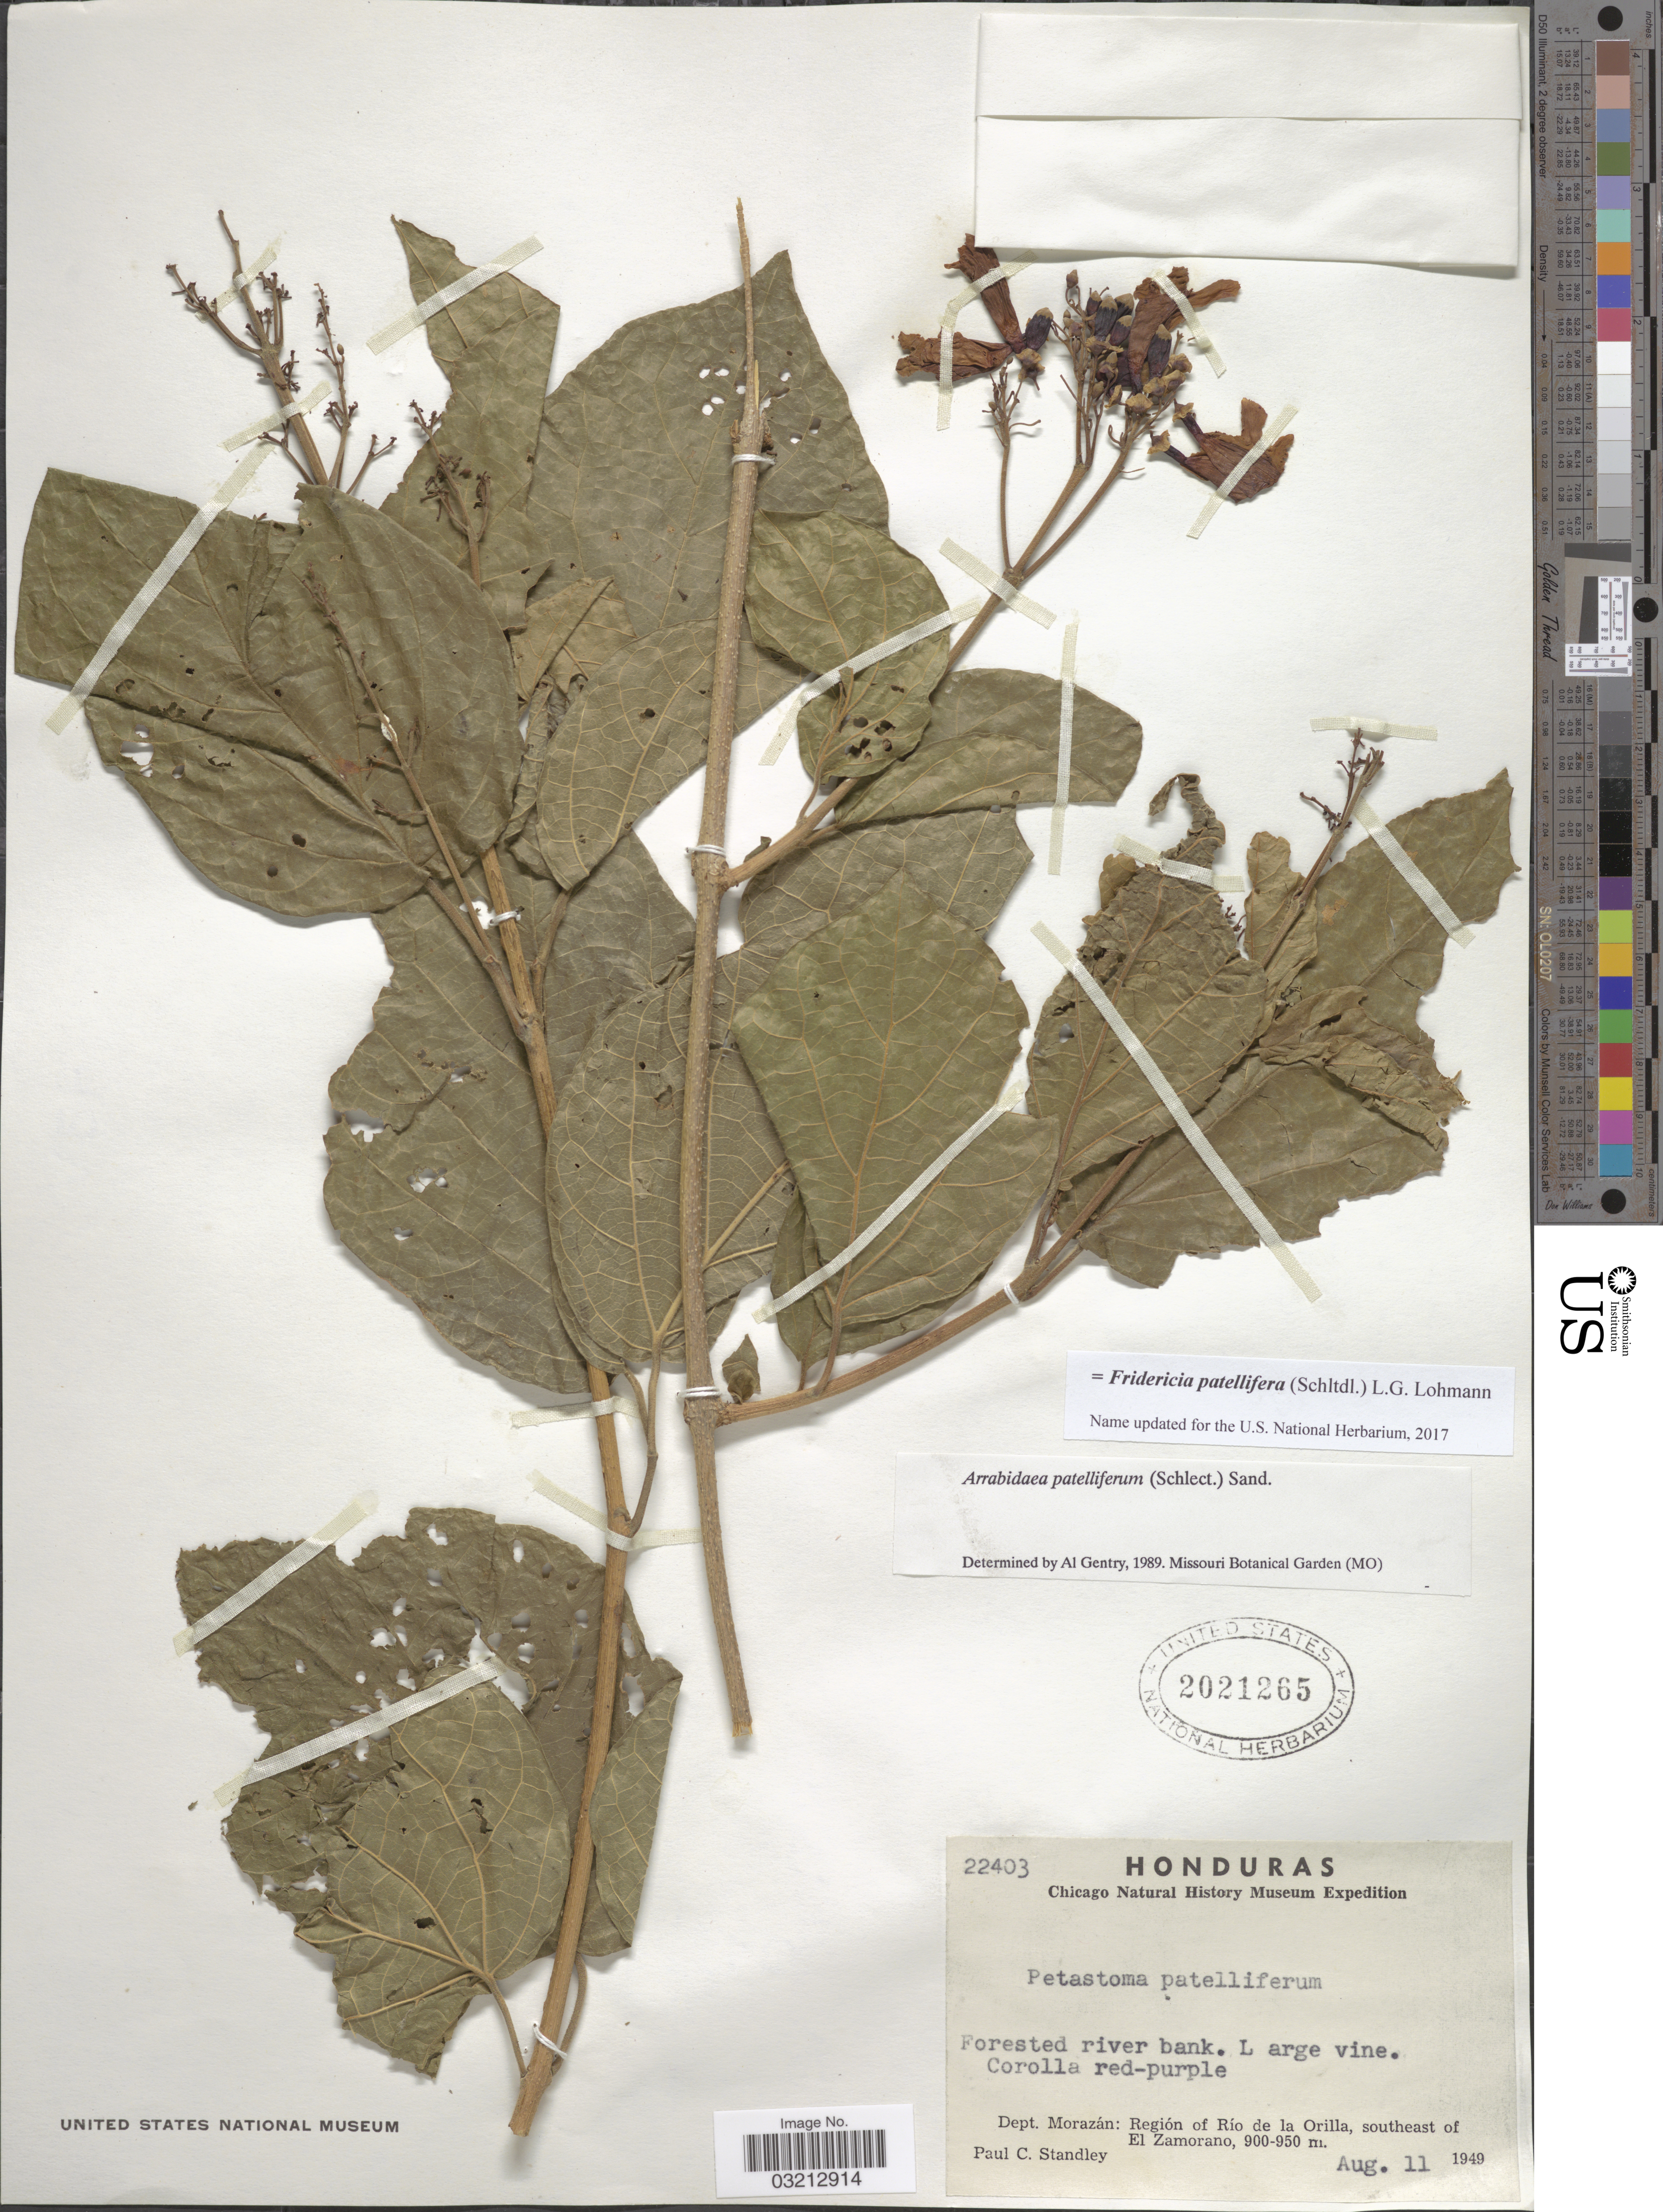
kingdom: Plantae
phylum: Tracheophyta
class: Magnoliopsida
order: Lamiales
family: Bignoniaceae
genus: Fridericia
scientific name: Fridericia patellifera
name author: (Schltdl.) L.G. Lohmann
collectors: P. C. Standley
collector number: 22403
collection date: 1949-08-11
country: Honduras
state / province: Fco. Morazán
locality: Dept. Morazán: Región of Río de la Orilla, southeast of El Zamorano.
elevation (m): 900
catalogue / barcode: US 2021265